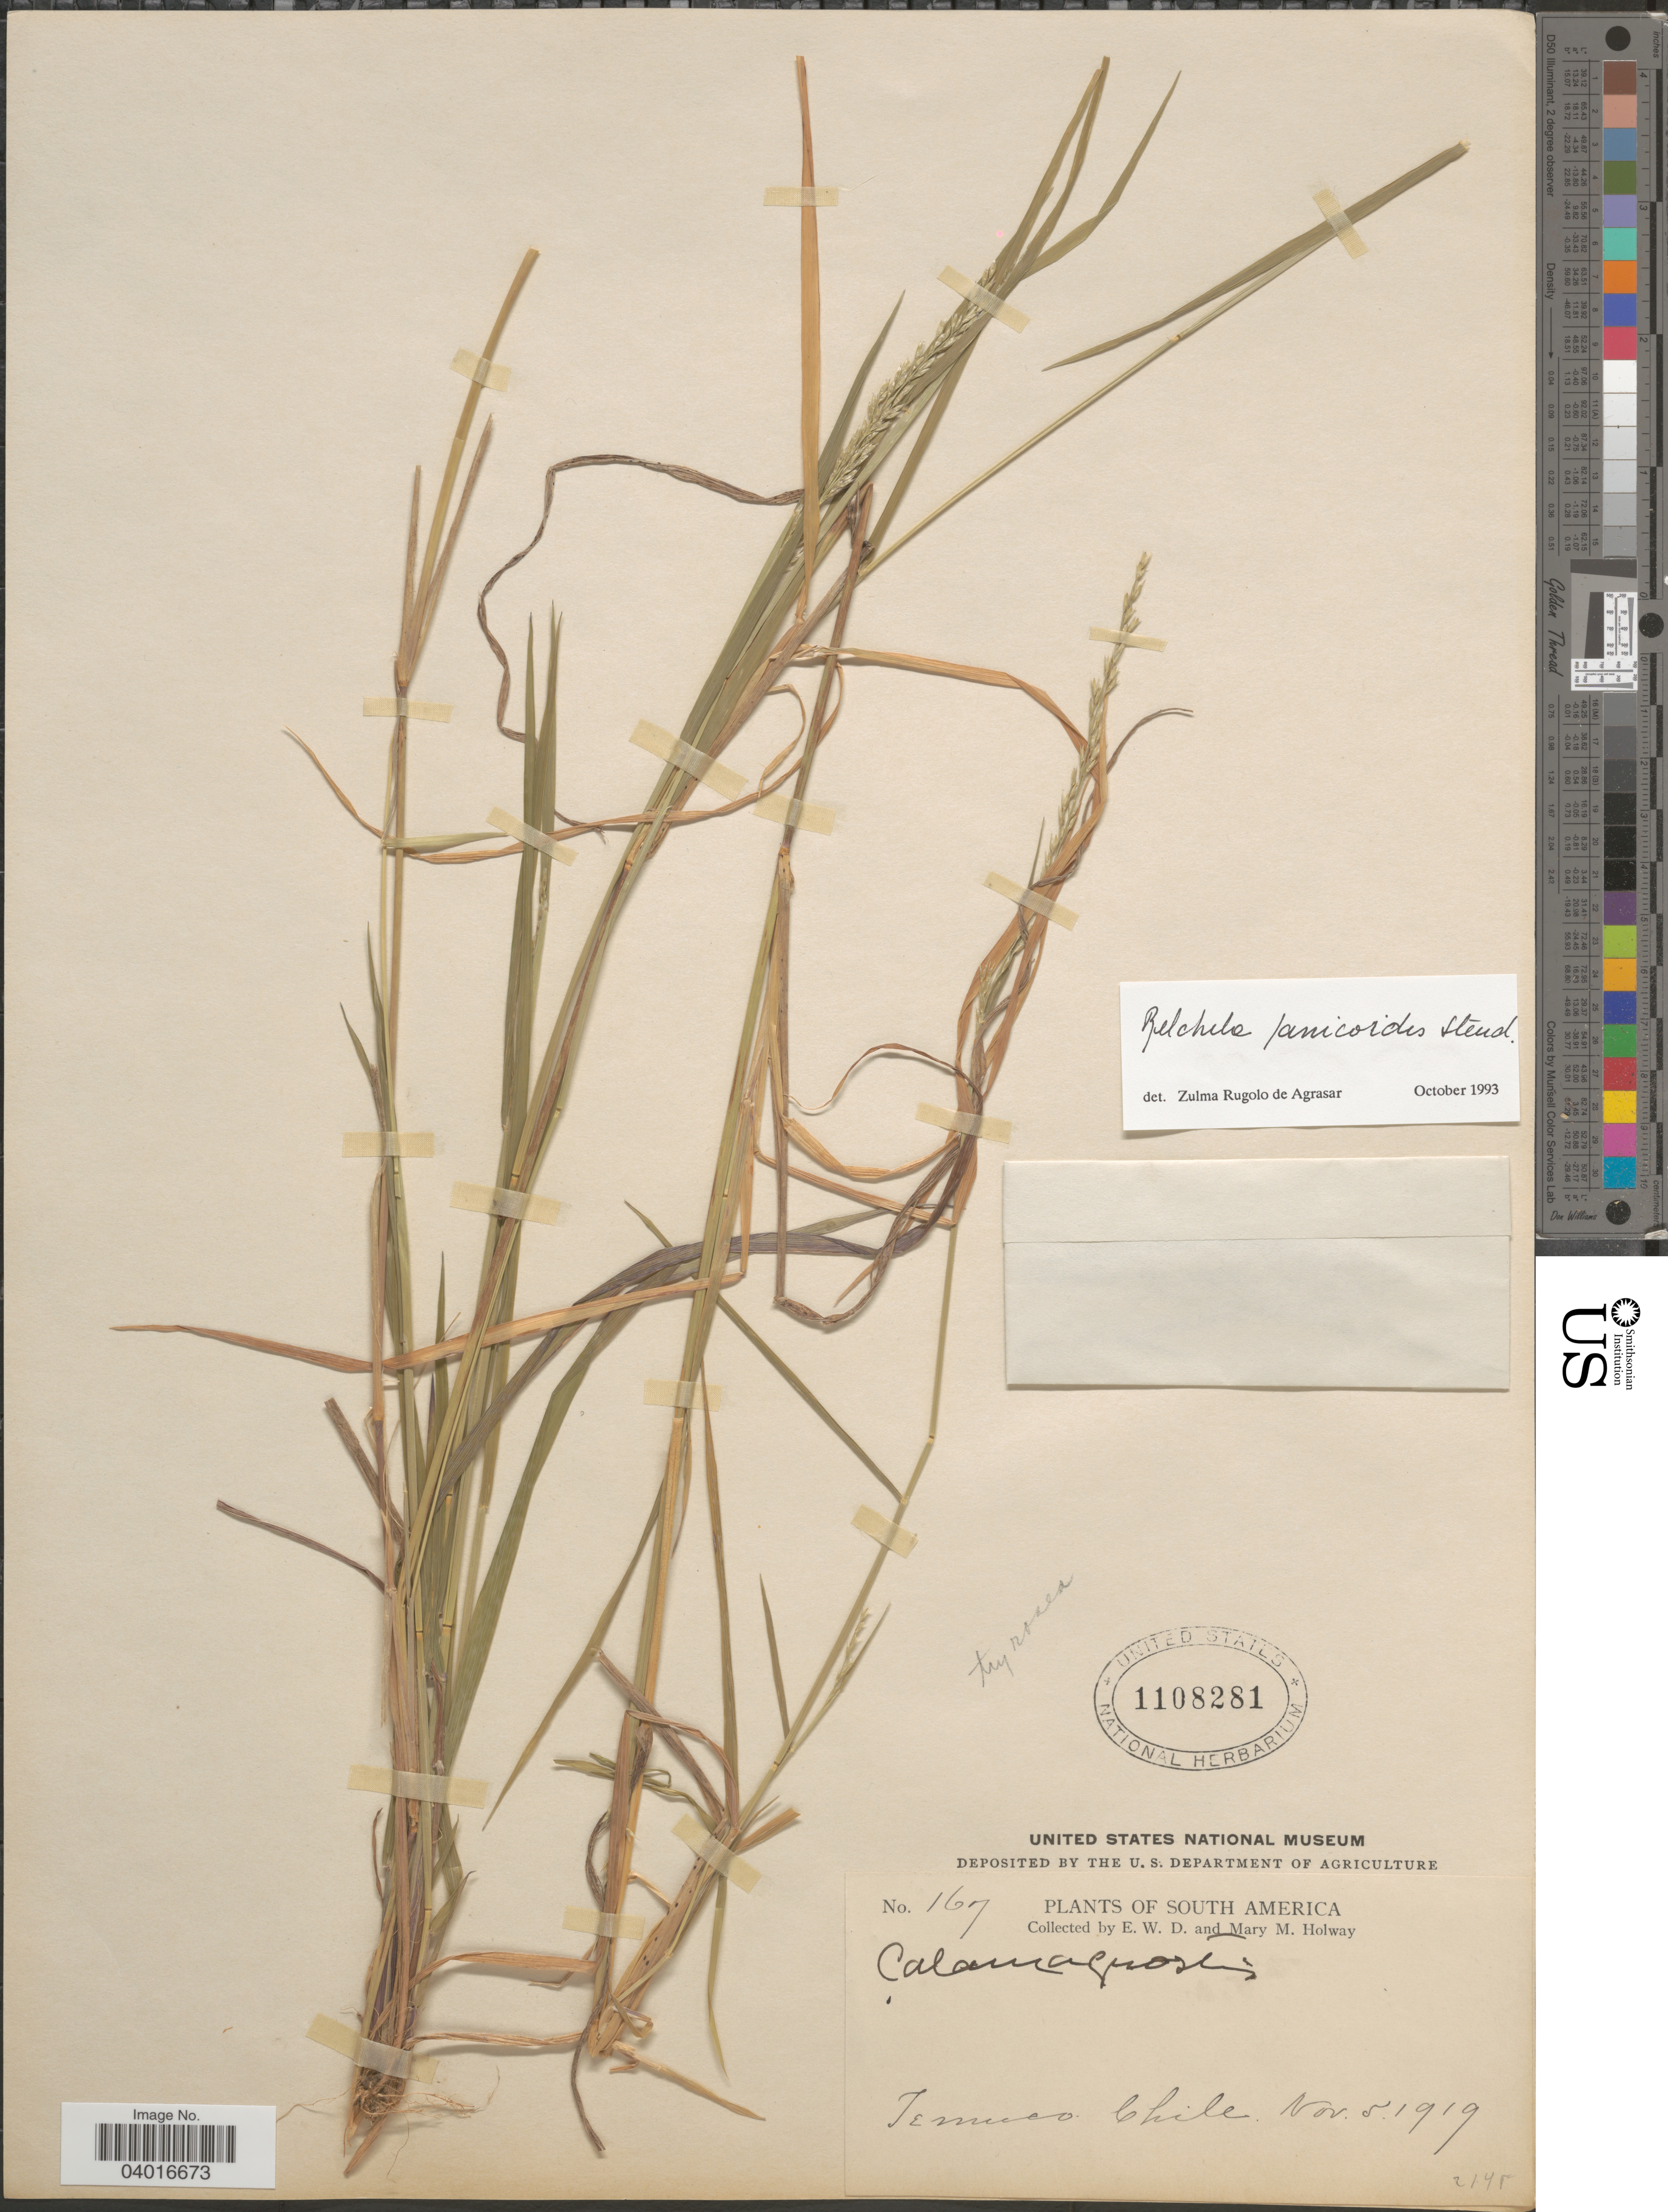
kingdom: Plantae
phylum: Tracheophyta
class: Liliopsida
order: Poales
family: Poaceae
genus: Relchela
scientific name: Relchela panicoides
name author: Steud.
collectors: E. W. D. Holway & M. M. Holway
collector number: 167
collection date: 1919-11-05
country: Chile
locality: Temuco.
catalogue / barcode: US 1108281